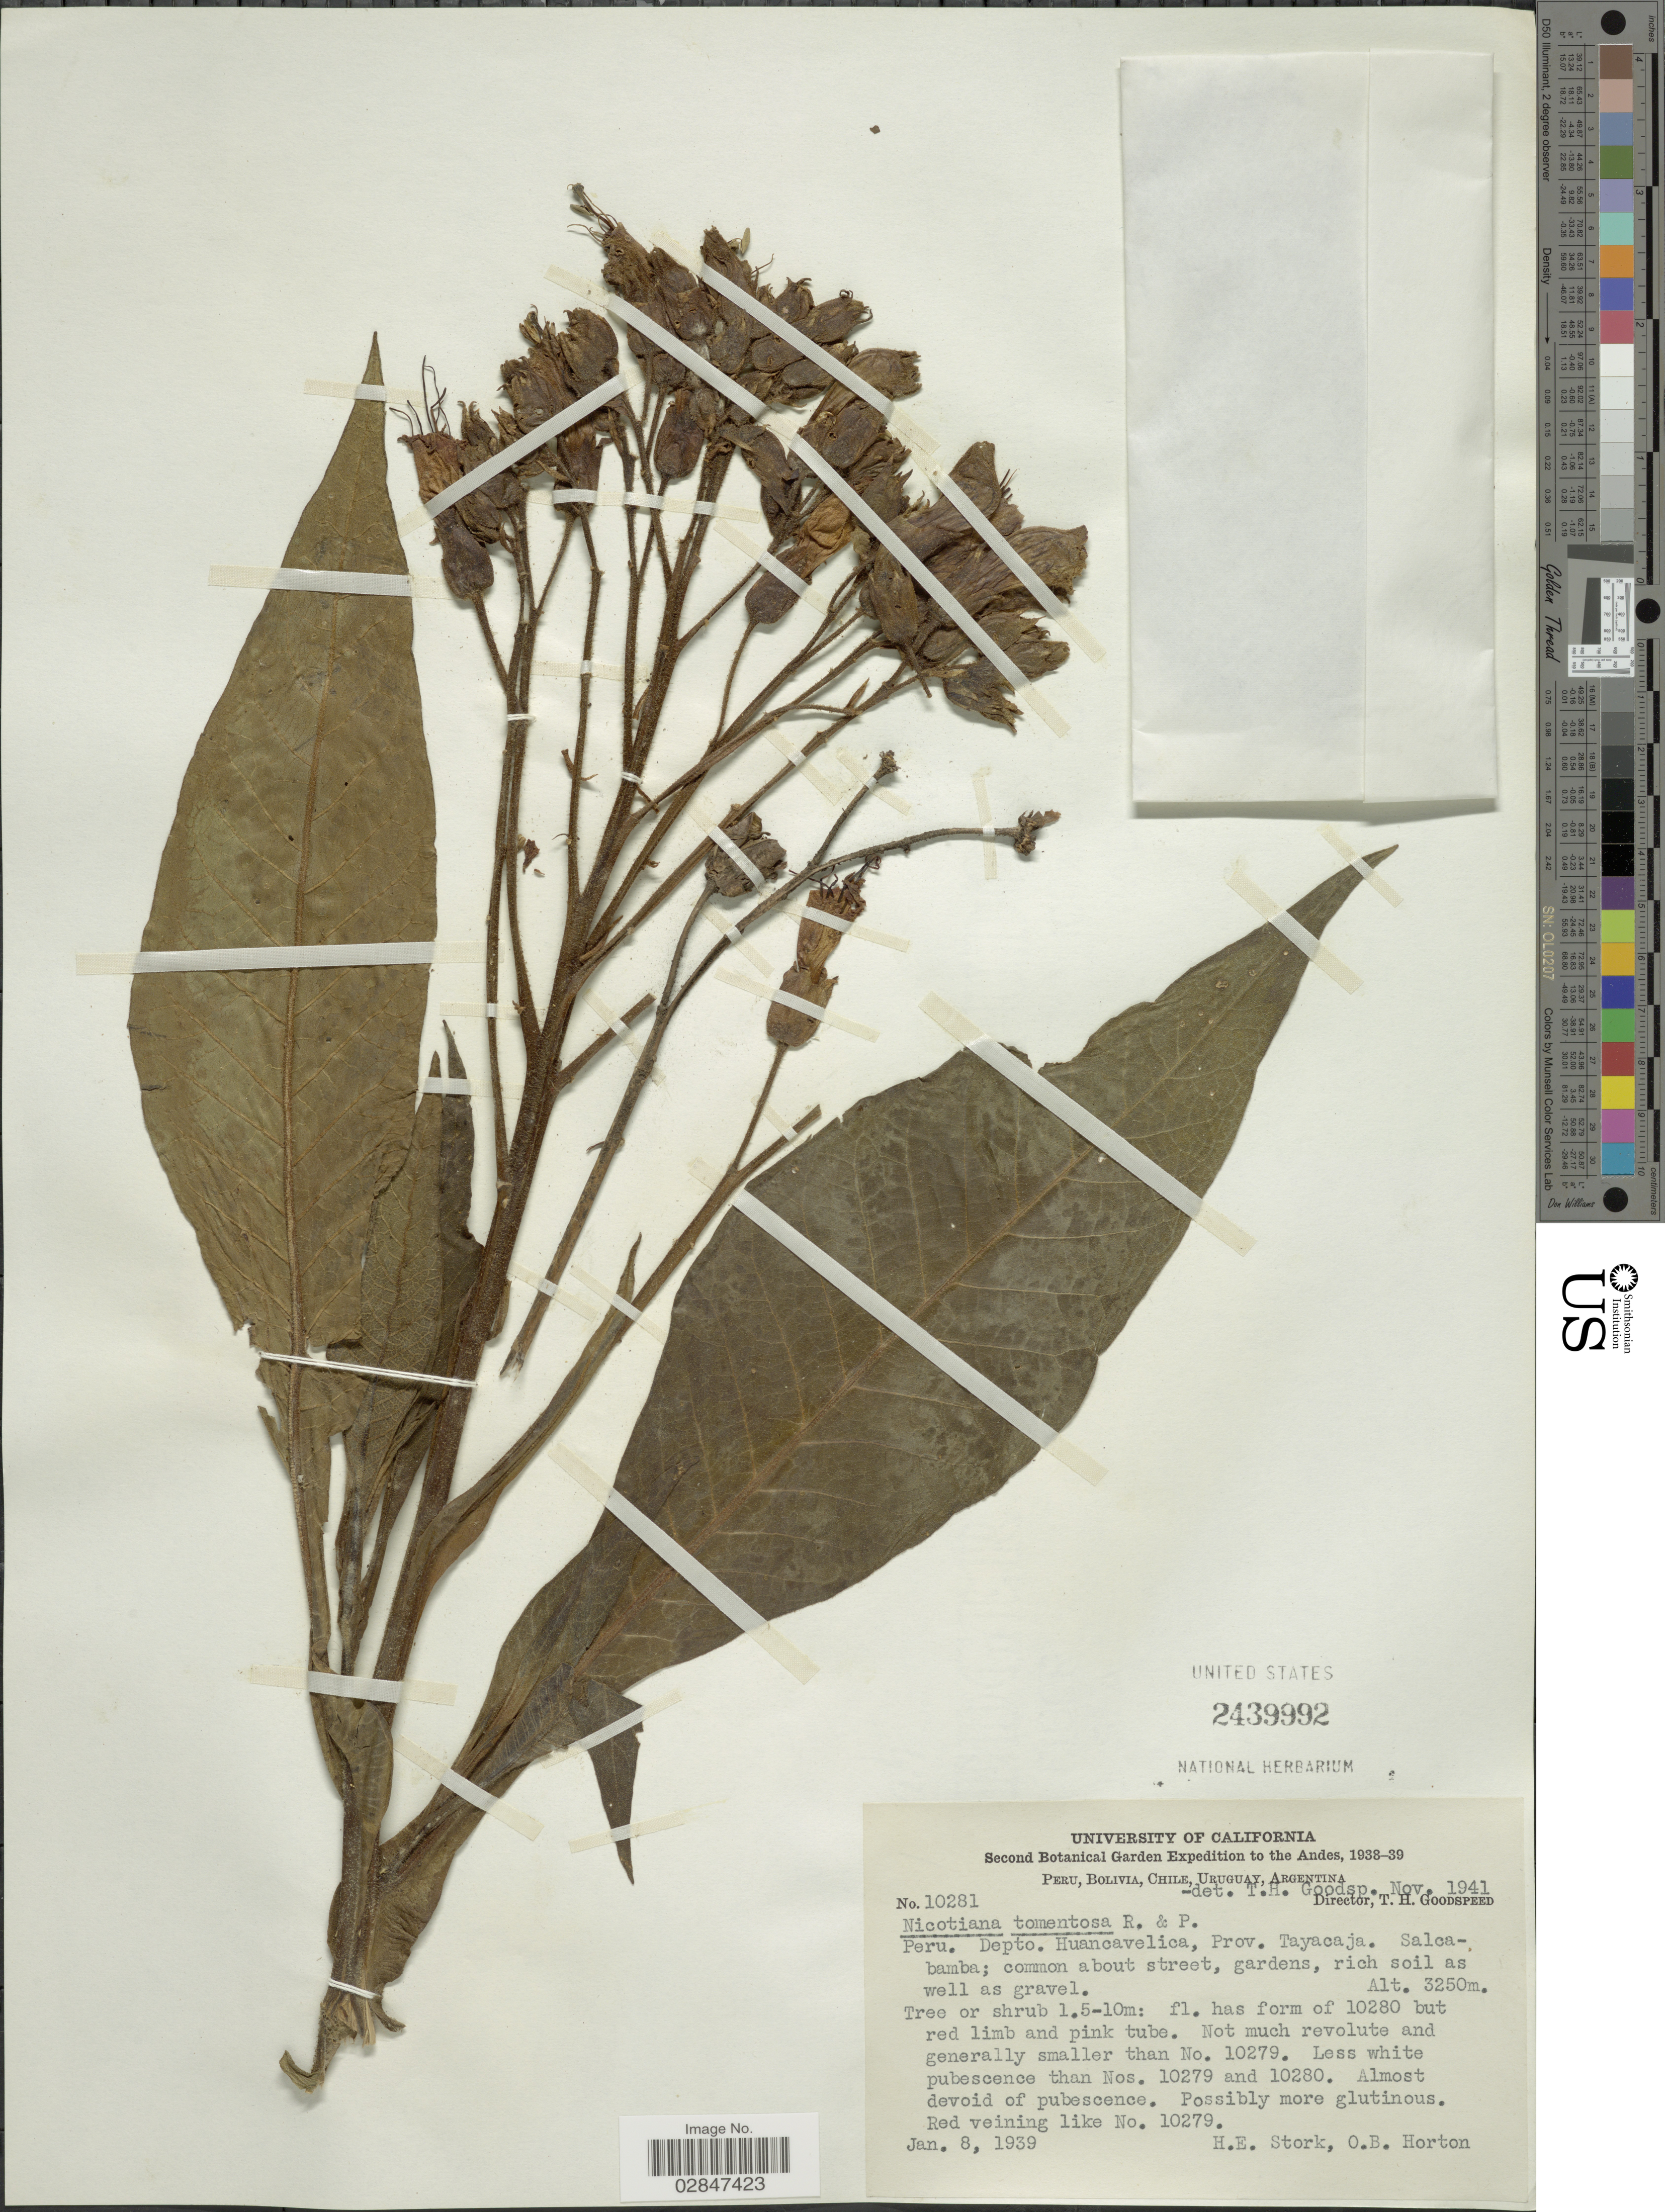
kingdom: Plantae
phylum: Tracheophyta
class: Magnoliopsida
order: Solanales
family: Solanaceae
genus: Nicotiana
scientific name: Nicotiana tomentosa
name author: Ruiz & Pav.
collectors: H. E. Stork & O. B. Horton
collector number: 10281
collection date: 1939-01-08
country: Peru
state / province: Huancavelica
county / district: Tayacaja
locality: The Andes, Depto. Huancavelica, Prov. Tayacaja, Salcabamba, common about street.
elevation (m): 3250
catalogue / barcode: US 2439992